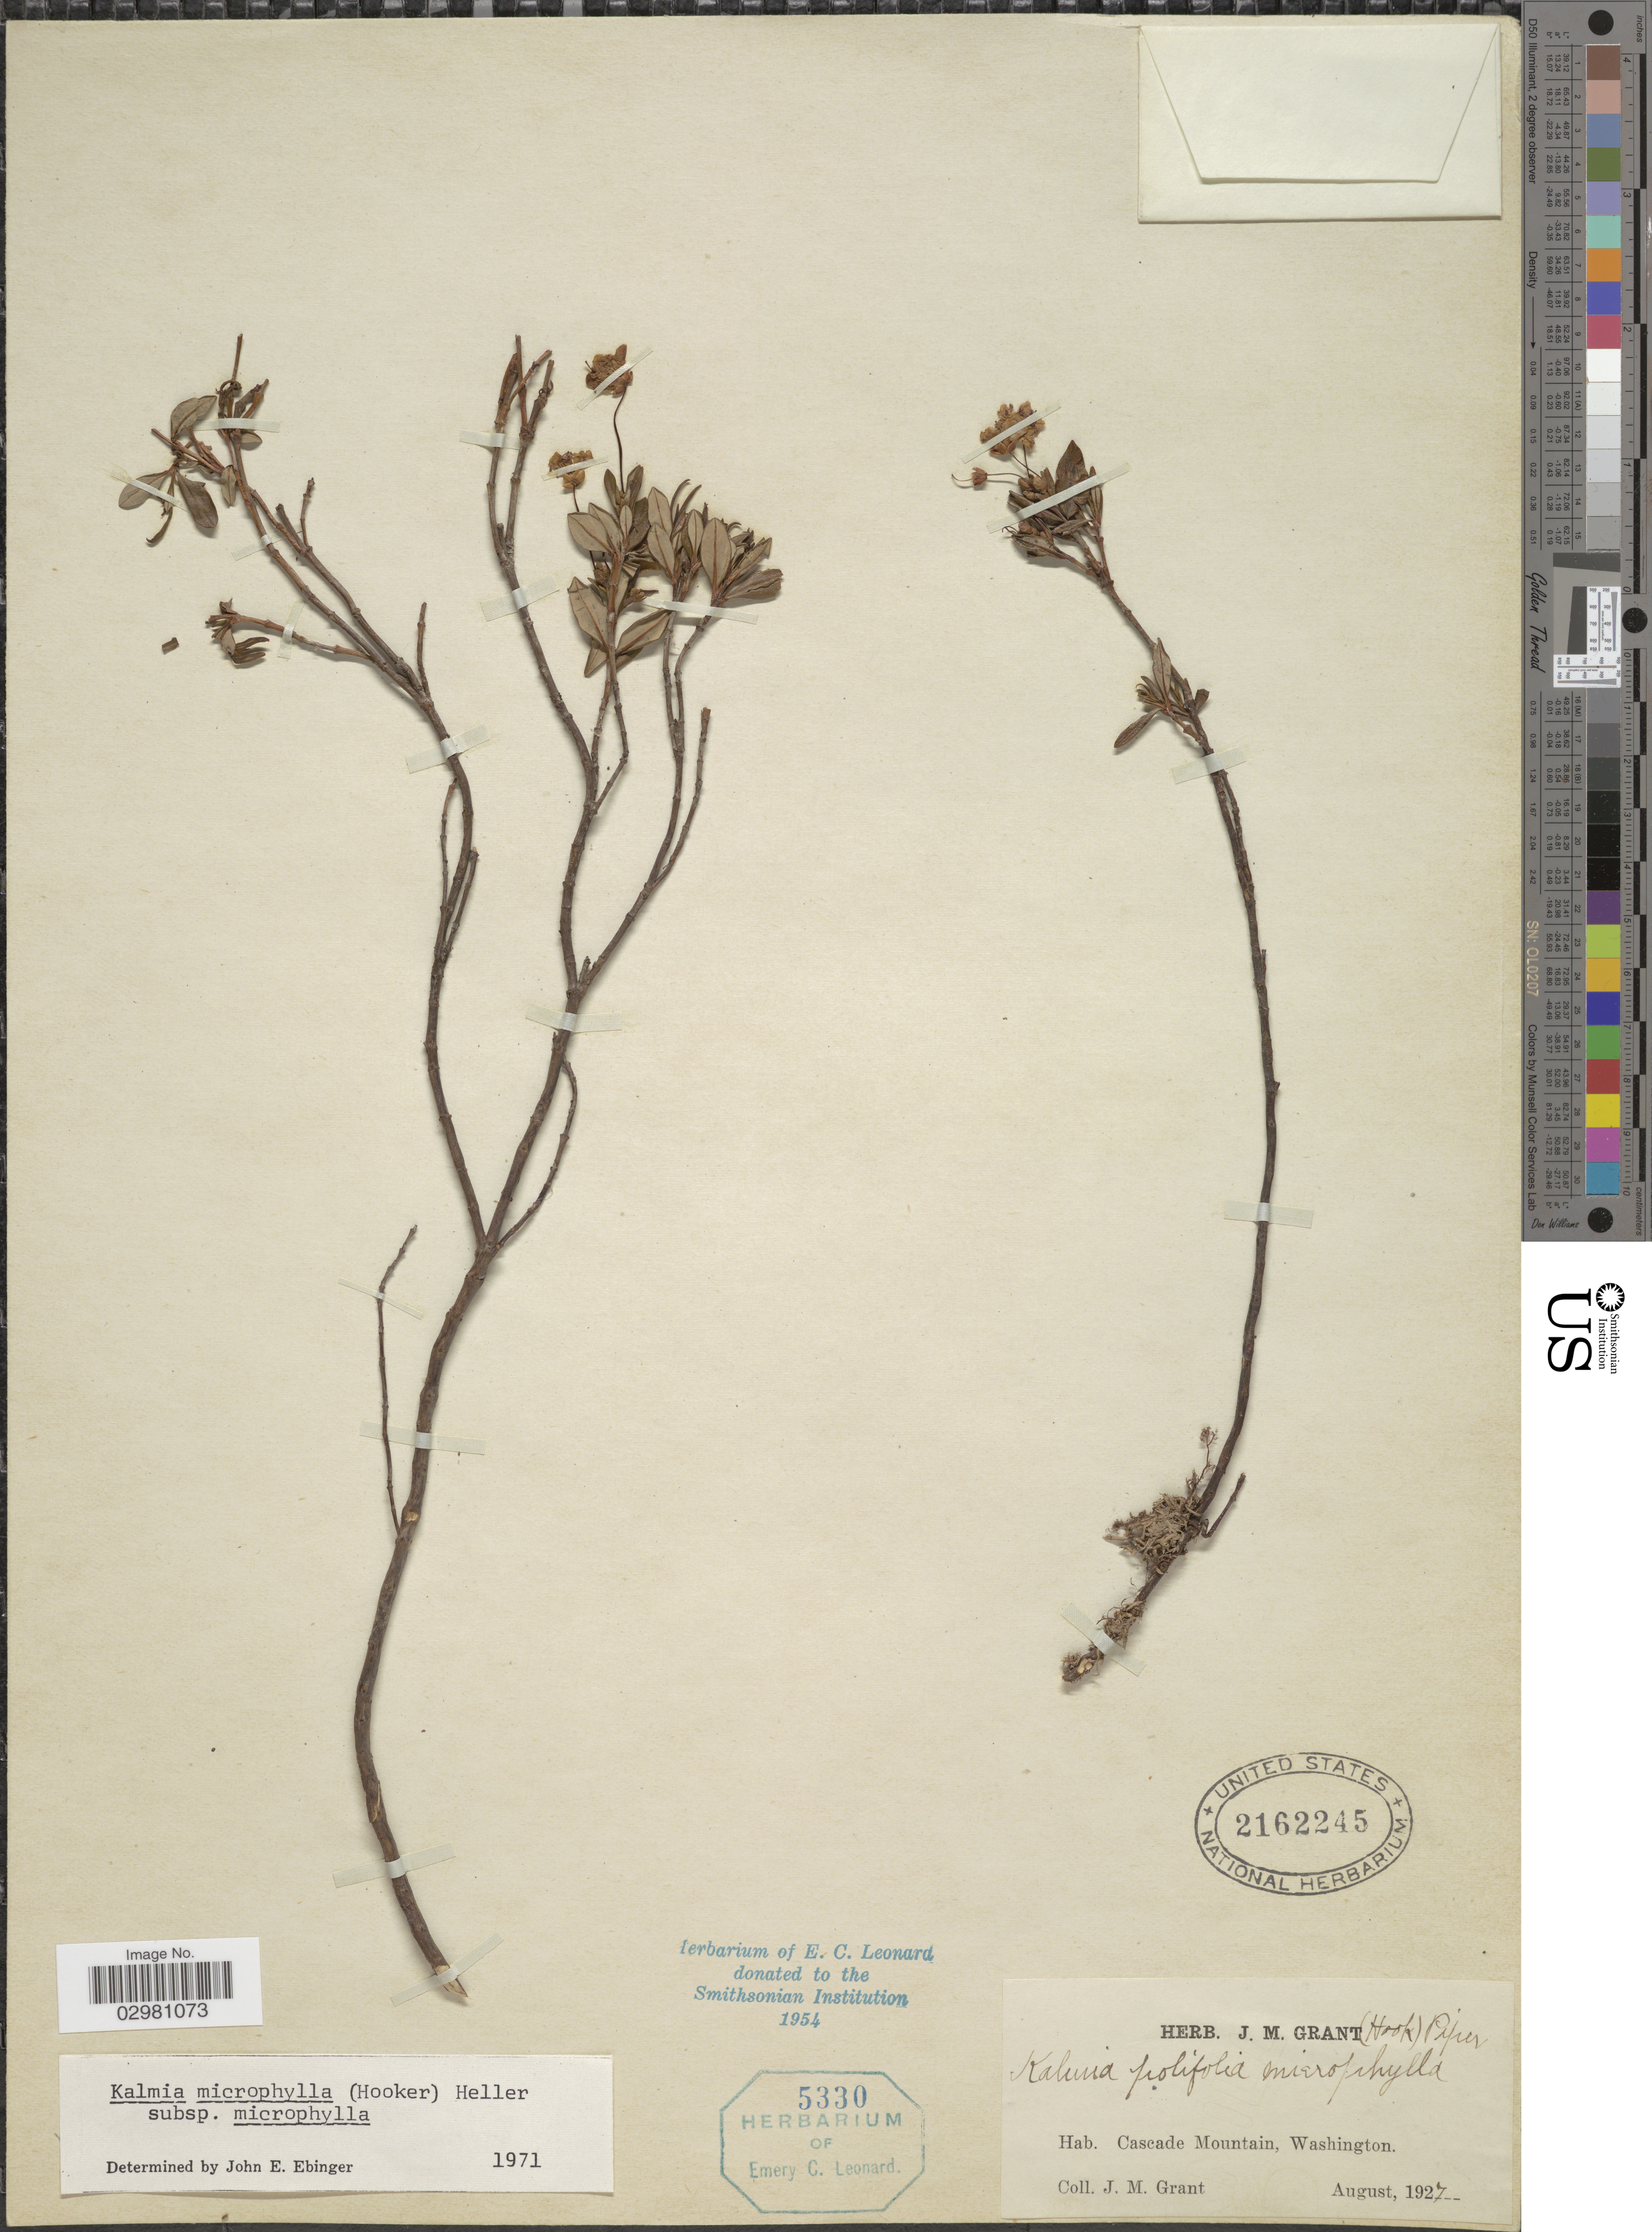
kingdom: Plantae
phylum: Tracheophyta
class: Magnoliopsida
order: Ericales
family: Ericaceae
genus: Kalmia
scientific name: Kalmia microphylla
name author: (Hook.) A. Heller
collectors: J. M. Grant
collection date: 1927-08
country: United States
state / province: Washington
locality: Cascade Mountain.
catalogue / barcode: US 2162245